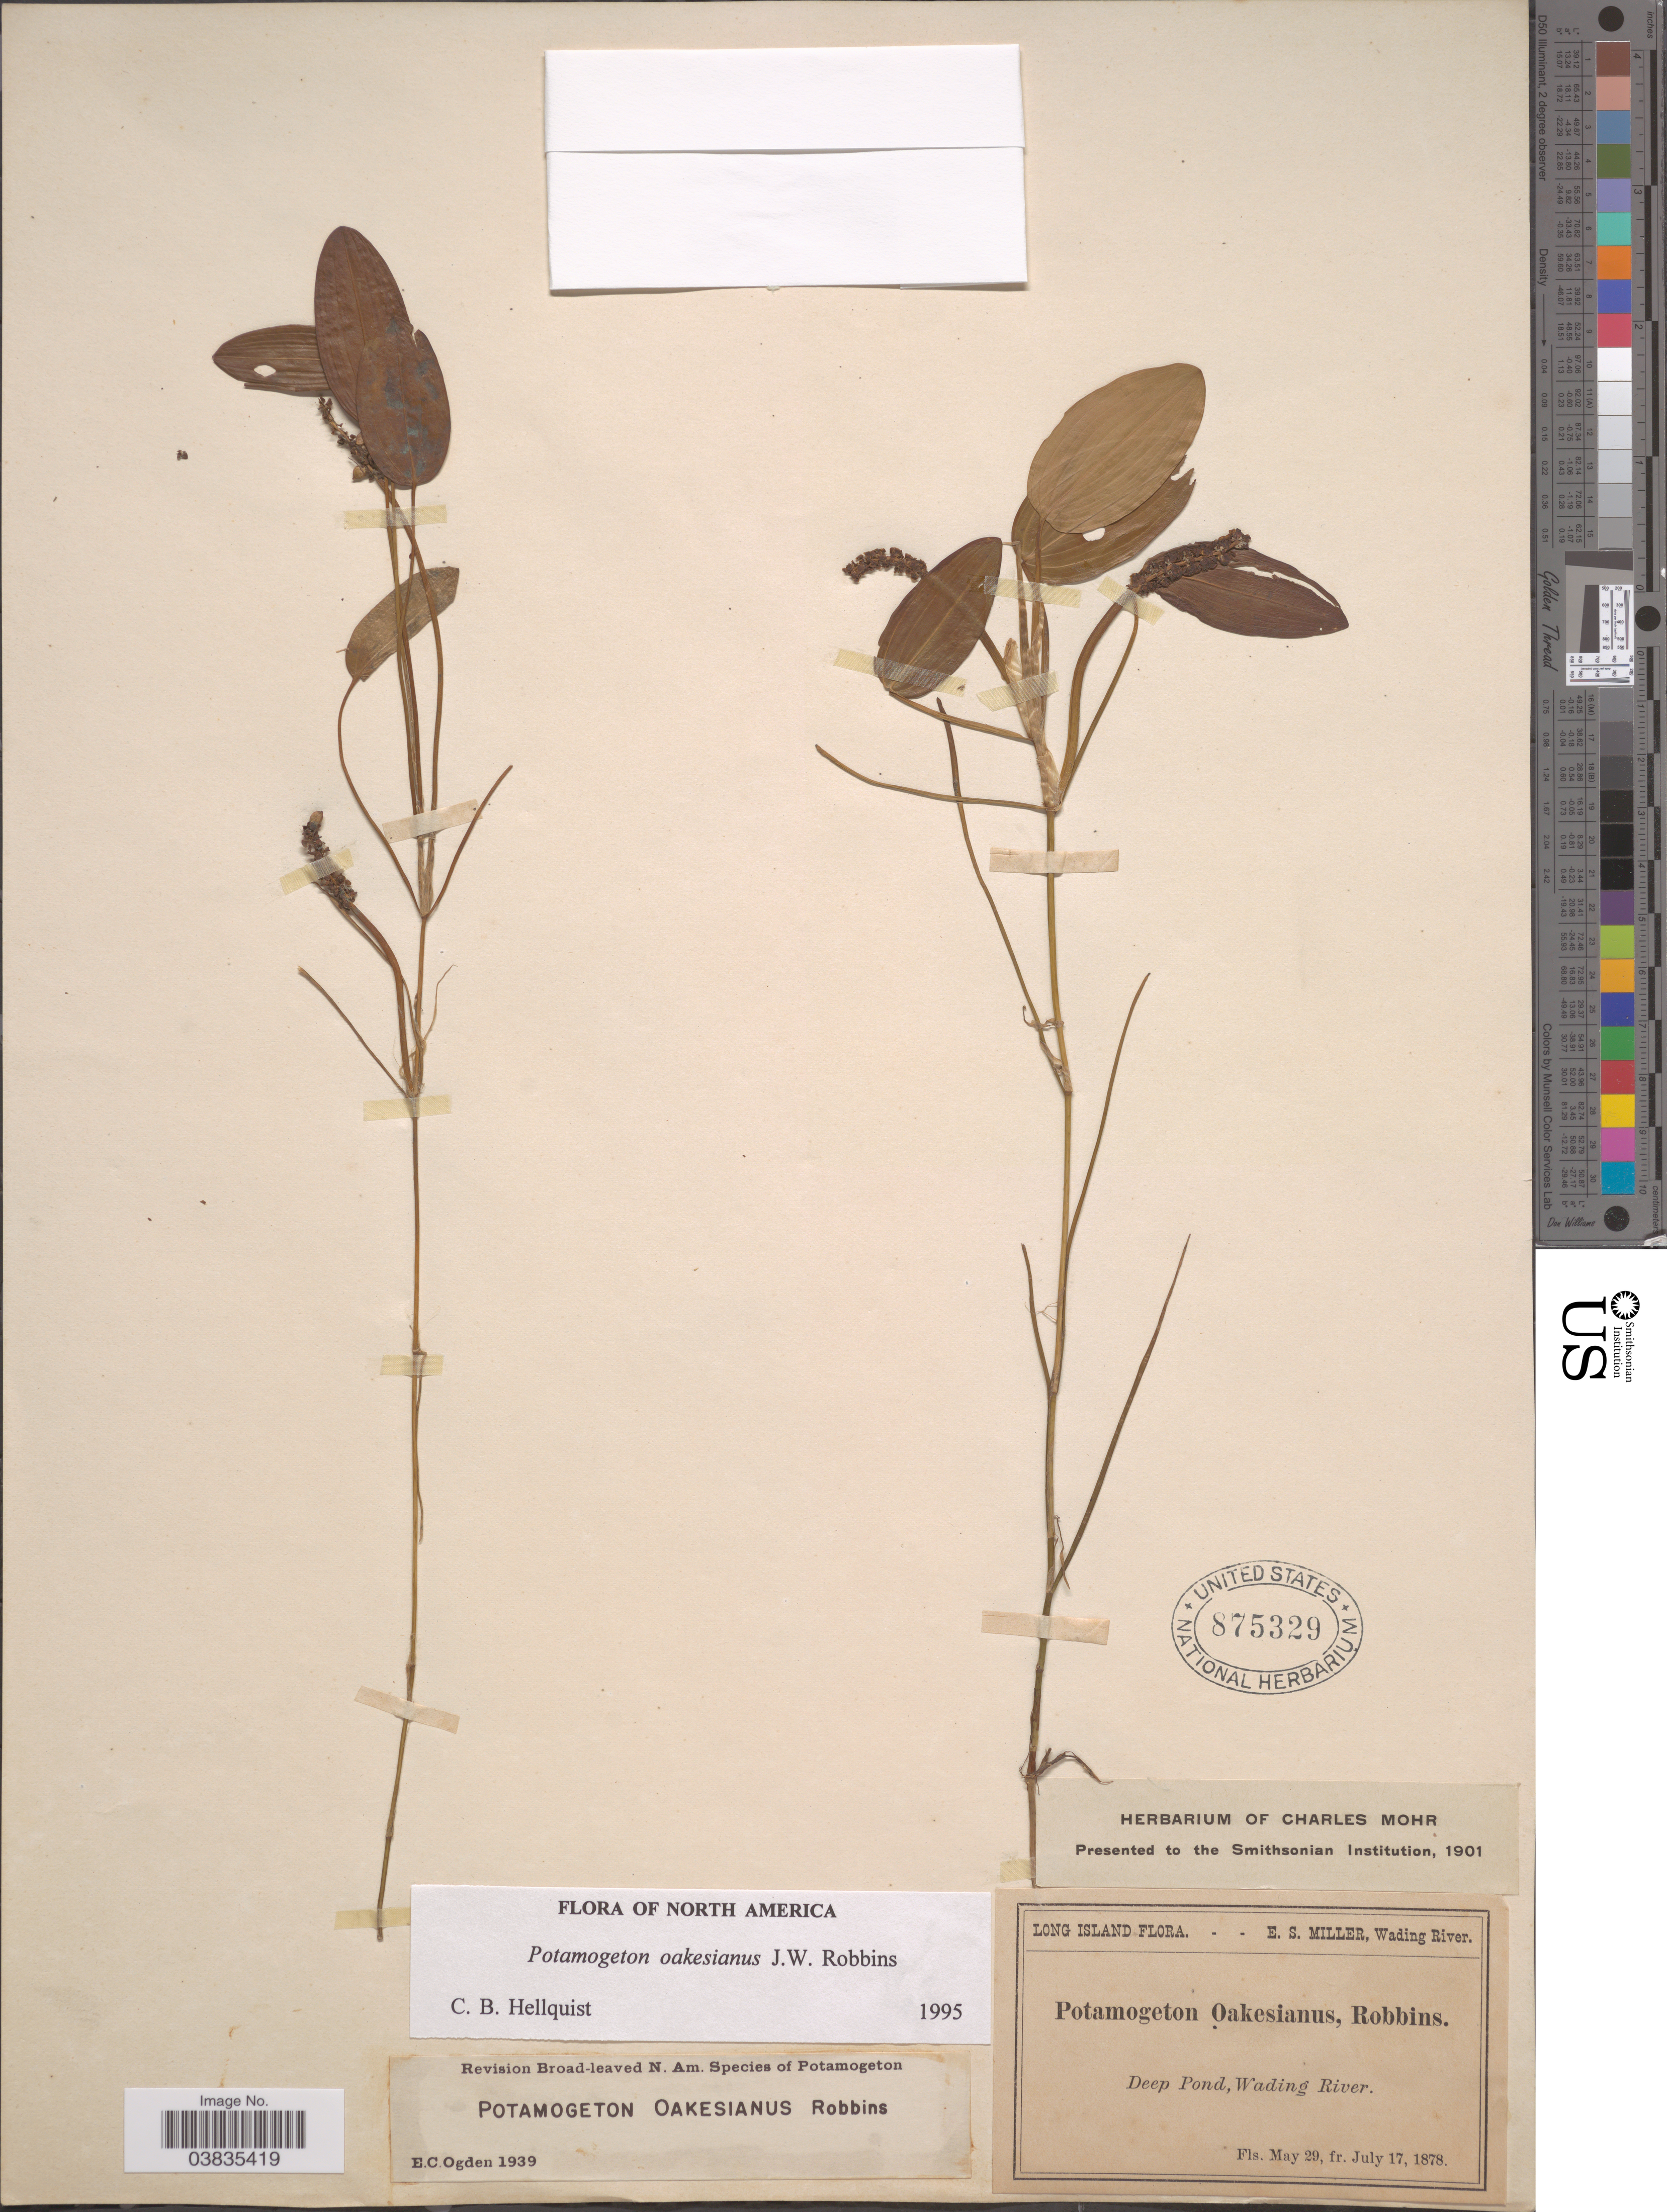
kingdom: Plantae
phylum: Tracheophyta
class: Liliopsida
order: Alismatales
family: Potamogetonaceae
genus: Potamogeton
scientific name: Potamogeton oakesianus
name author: J.W. Robbins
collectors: E. S. Miller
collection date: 1878-05-29/1878-07-17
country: United States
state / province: New York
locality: Long Island. Wading River.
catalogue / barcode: US 875329